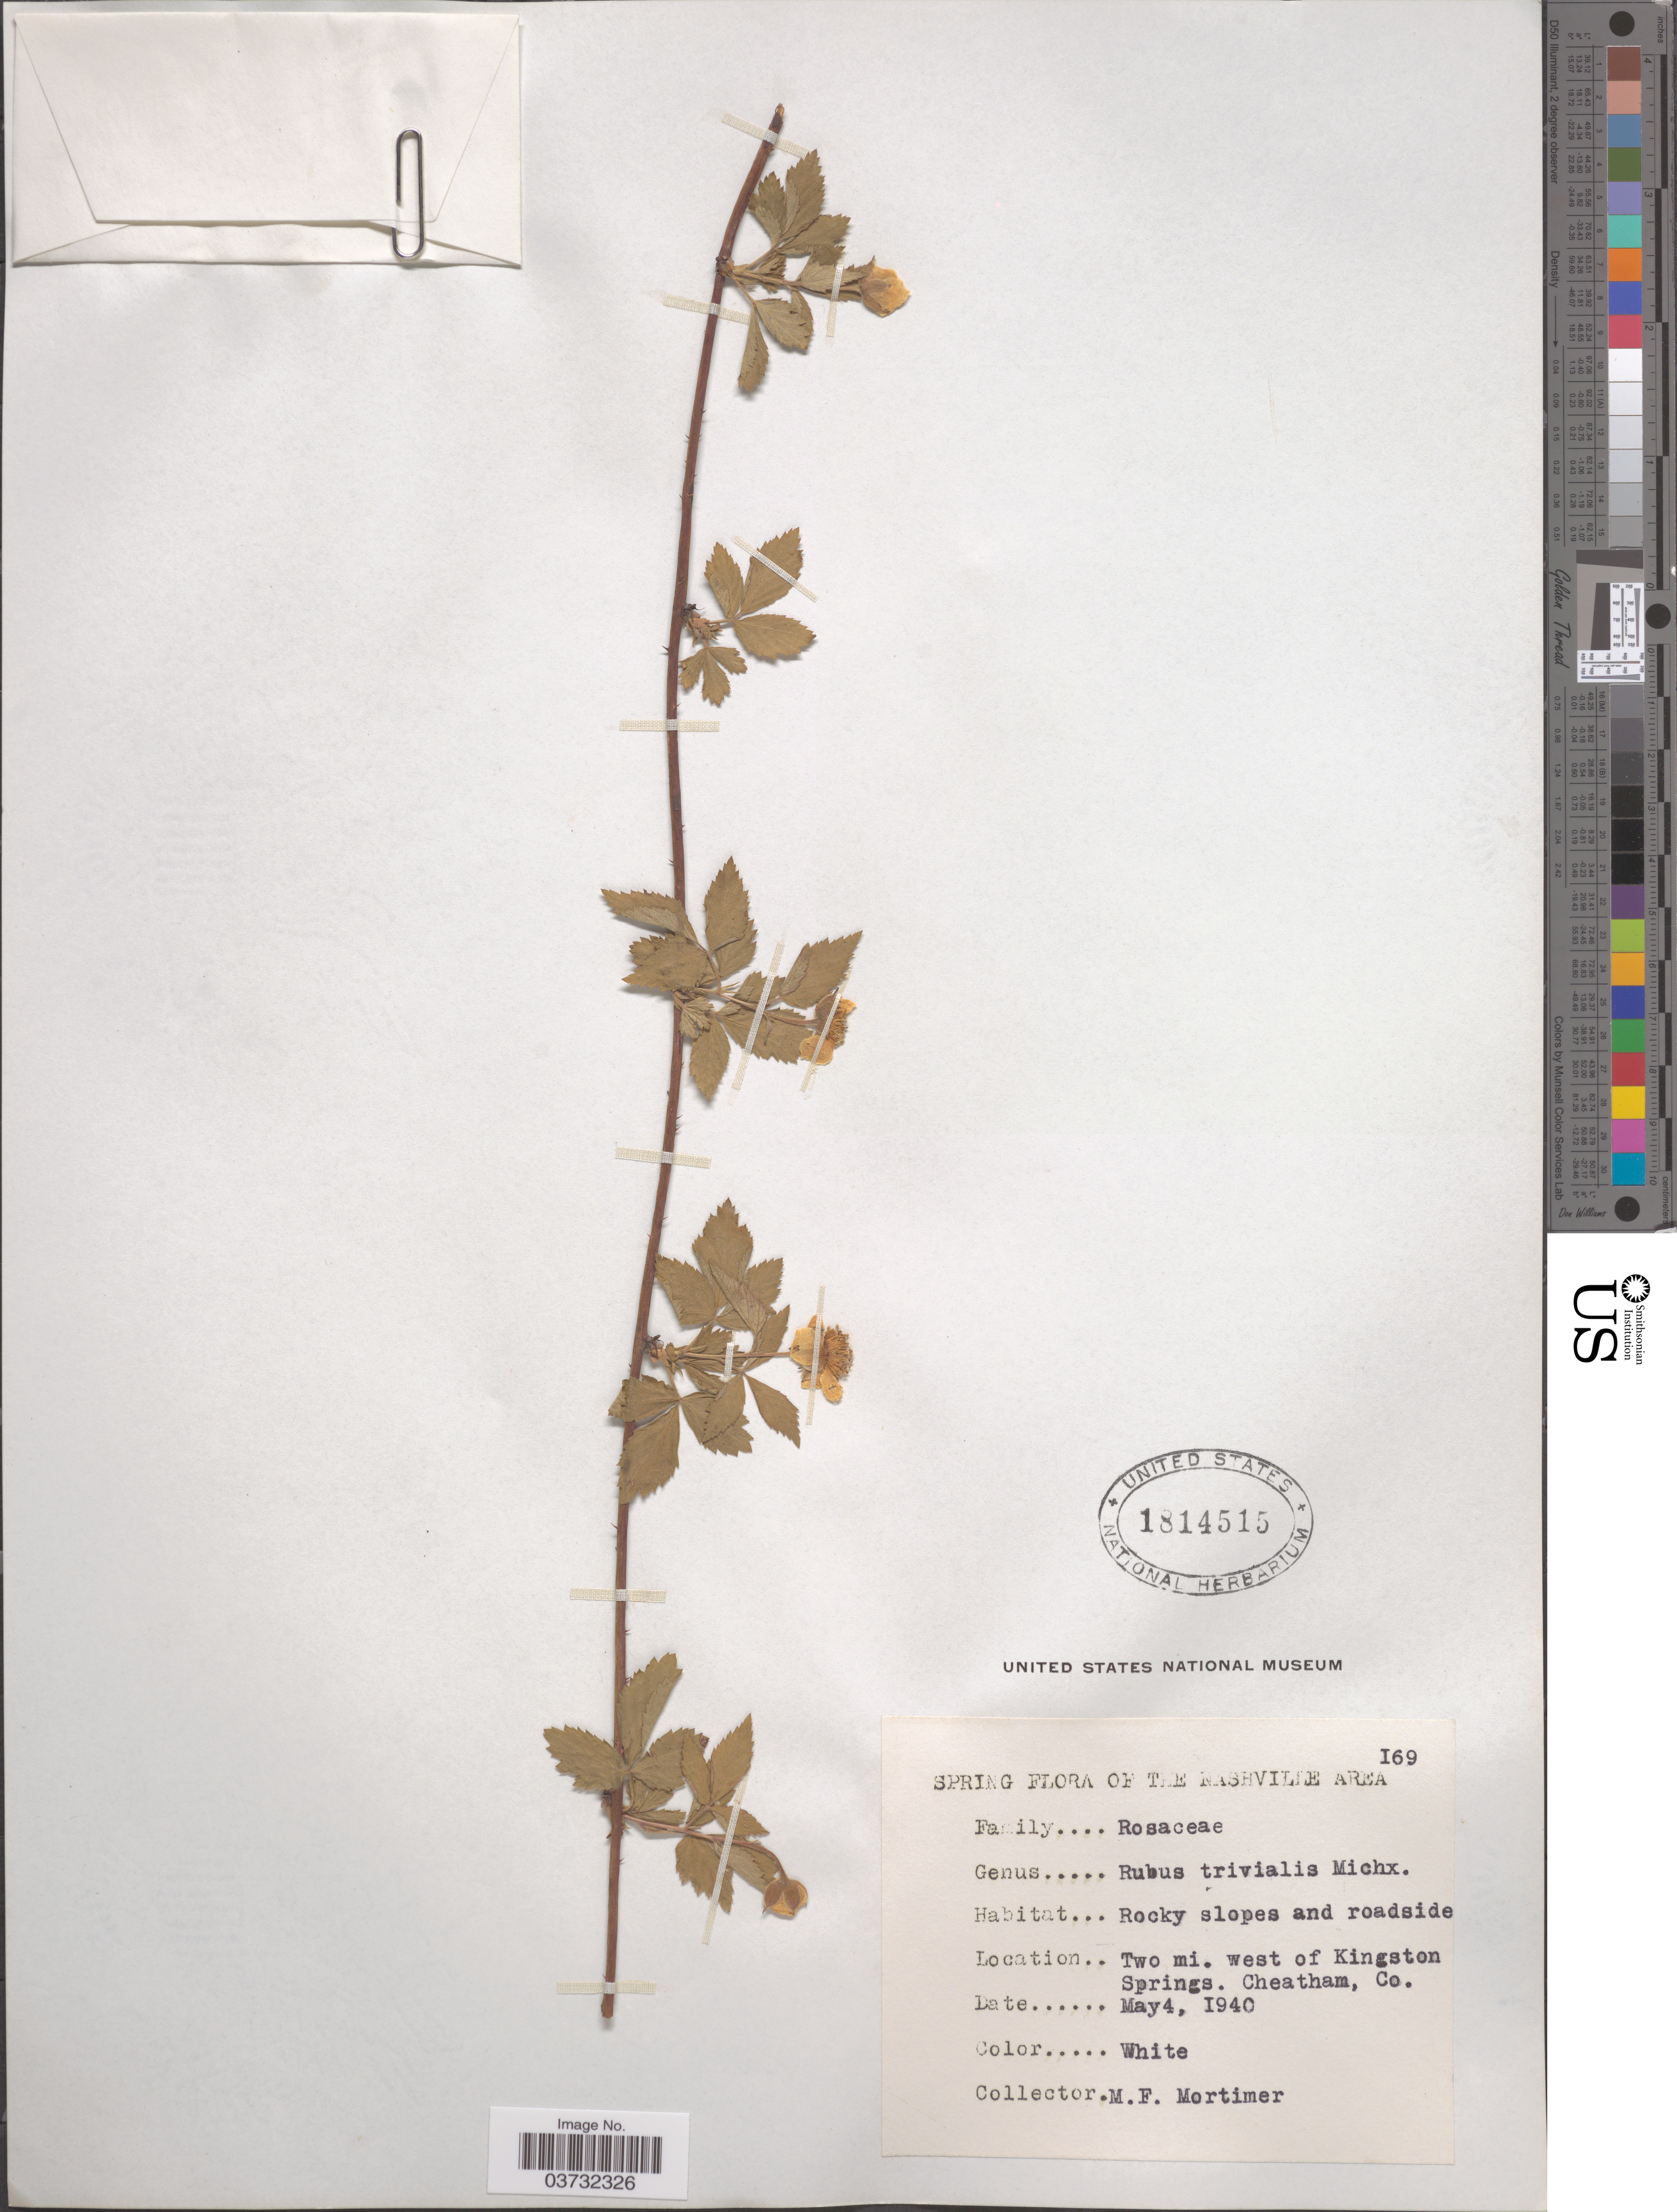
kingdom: Plantae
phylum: Tracheophyta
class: Magnoliopsida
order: Rosales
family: Rosaceae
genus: Rubus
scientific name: Rubus trivialis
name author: Michx.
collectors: M. Mortimer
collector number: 169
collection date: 1940-05-04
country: United States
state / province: Tennessee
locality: The Nashville Area. Two mi. west of Kingston Springs. Cheatham, Co.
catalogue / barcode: US 1814515